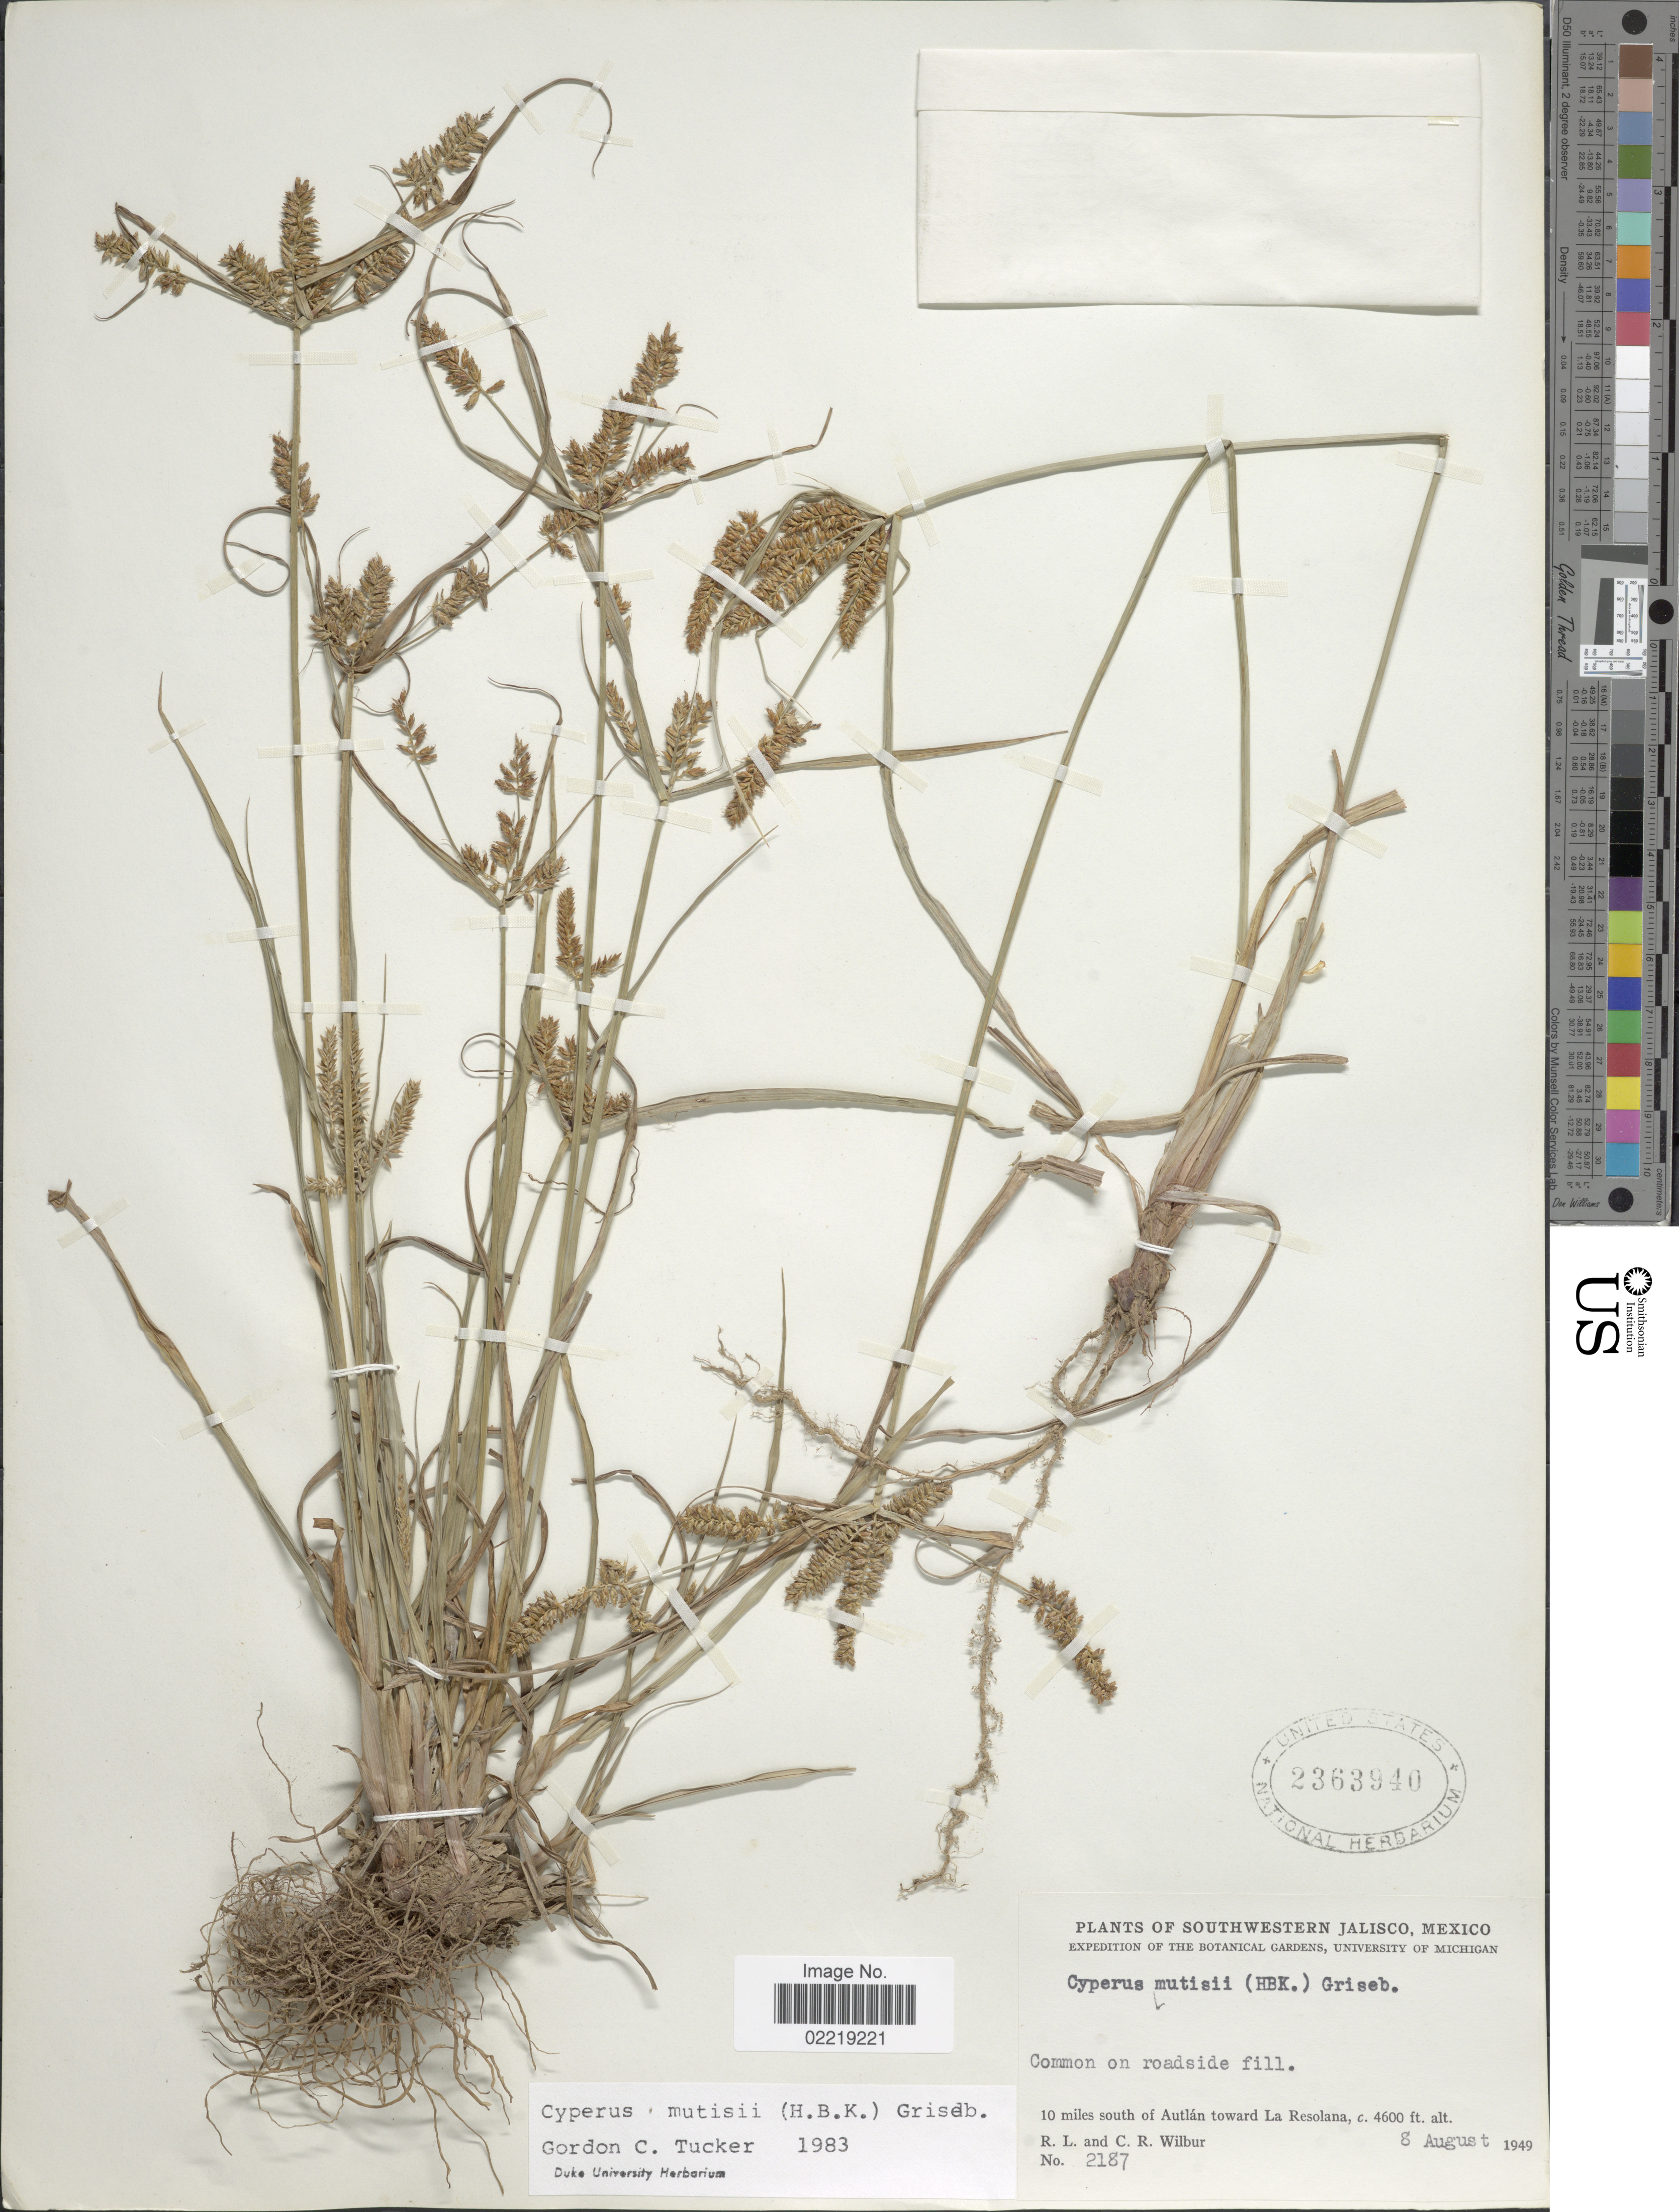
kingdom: Plantae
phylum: Tracheophyta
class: Liliopsida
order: Poales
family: Cyperaceae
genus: Cyperus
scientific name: Cyperus mutisii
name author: (Kunth) Andersson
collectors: R. L. Wilbur & C. Wilbur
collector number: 2187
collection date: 1949-08-08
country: Mexico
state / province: Jalisco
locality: Southwestern Jalisco. 10 miles south of Autlan toward La Resolana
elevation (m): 1402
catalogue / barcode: US 2363940